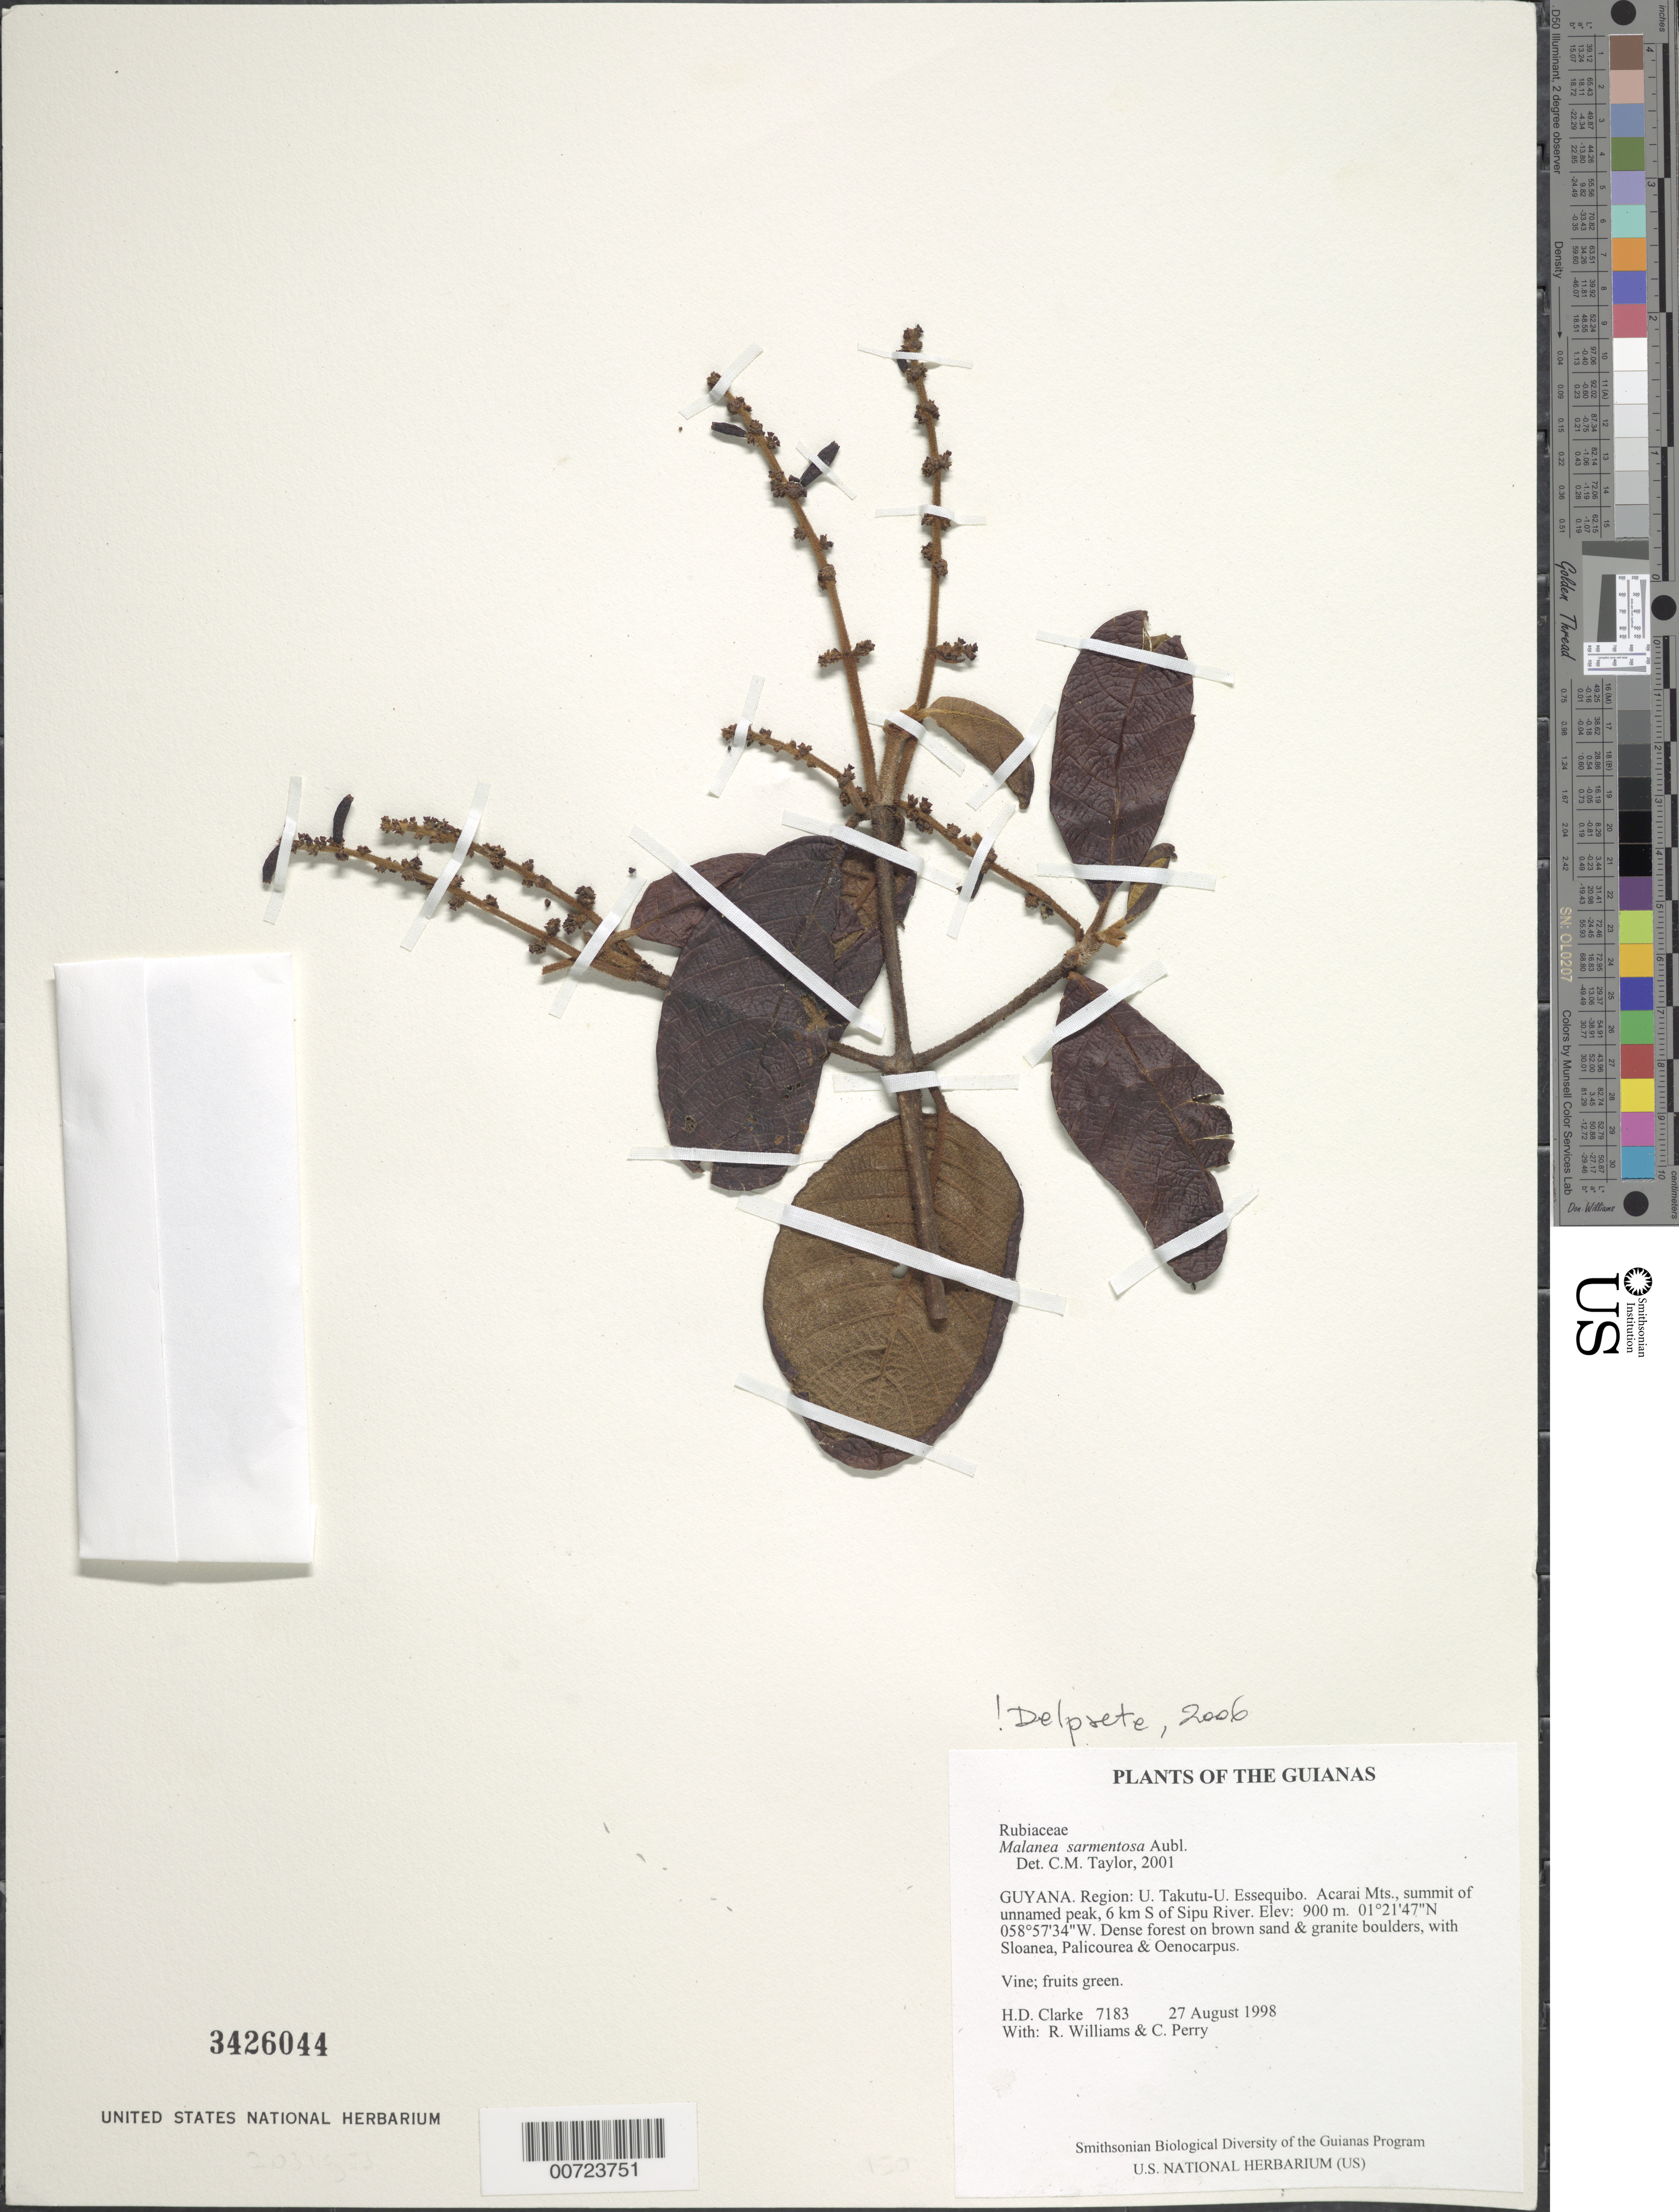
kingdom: Plantae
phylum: Tracheophyta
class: Magnoliopsida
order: Gentianales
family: Rubiaceae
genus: Malanea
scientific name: Malanea sarmentosa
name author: Aubl.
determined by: Delprete, P. G., Herb. de Guyane Cay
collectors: H. D. Clarke, R. Williams & C. Perry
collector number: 7183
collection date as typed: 27 August 1998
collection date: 1998-08-27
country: Guyana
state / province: U. Takutu-U. Essequibo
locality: Acarai Mts., summit of unnamed peak, 6 km S of Sipu River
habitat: Dense forest on brown sand & granite boulders, with Sloanea, Palicourea & Oenocarpus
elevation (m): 900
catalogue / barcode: US 3426044